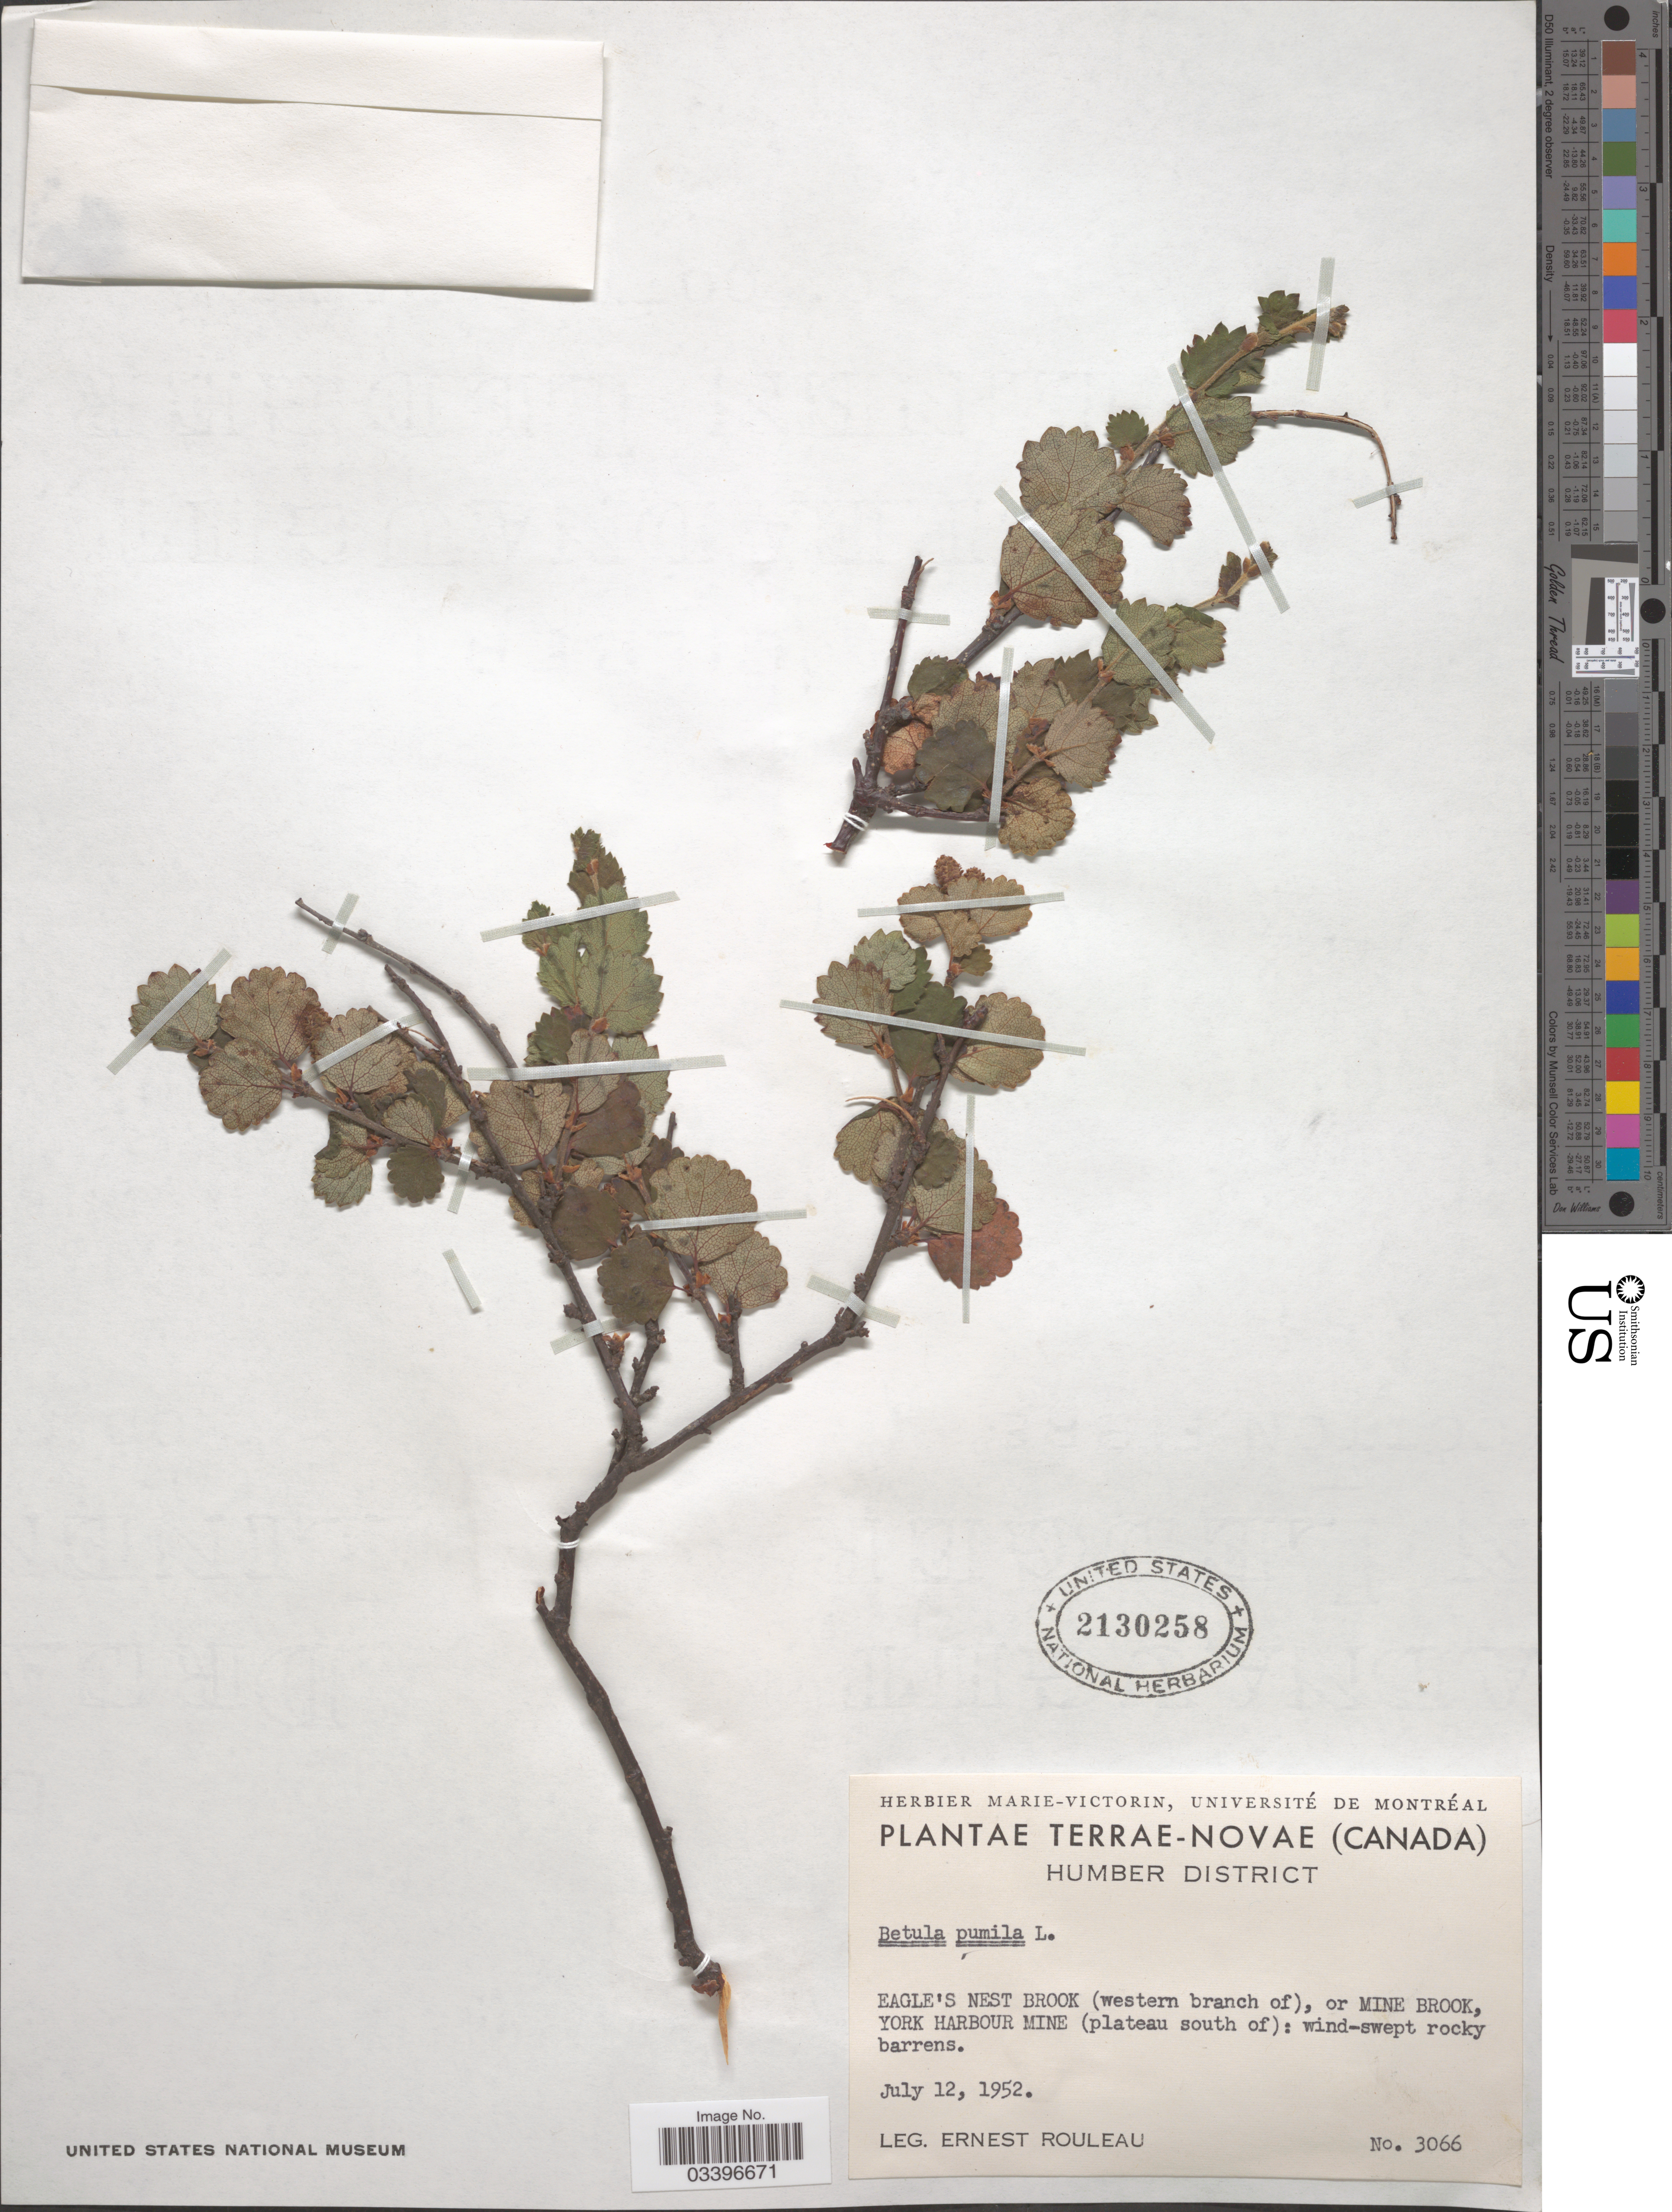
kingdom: Plantae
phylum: Tracheophyta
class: Magnoliopsida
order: Fagales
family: Betulaceae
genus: Betula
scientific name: Betula pumila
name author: L.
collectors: E. Rouleau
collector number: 3066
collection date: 1952-07-12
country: Canada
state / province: Newfoundland and Labrador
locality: Terrae-Novae, Humber District. Eagle's Nest Brook (western branch of), or Mine Brook, York Harbour Mine (plateau south of): wind-swept rocky barrens.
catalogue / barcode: US 2130258